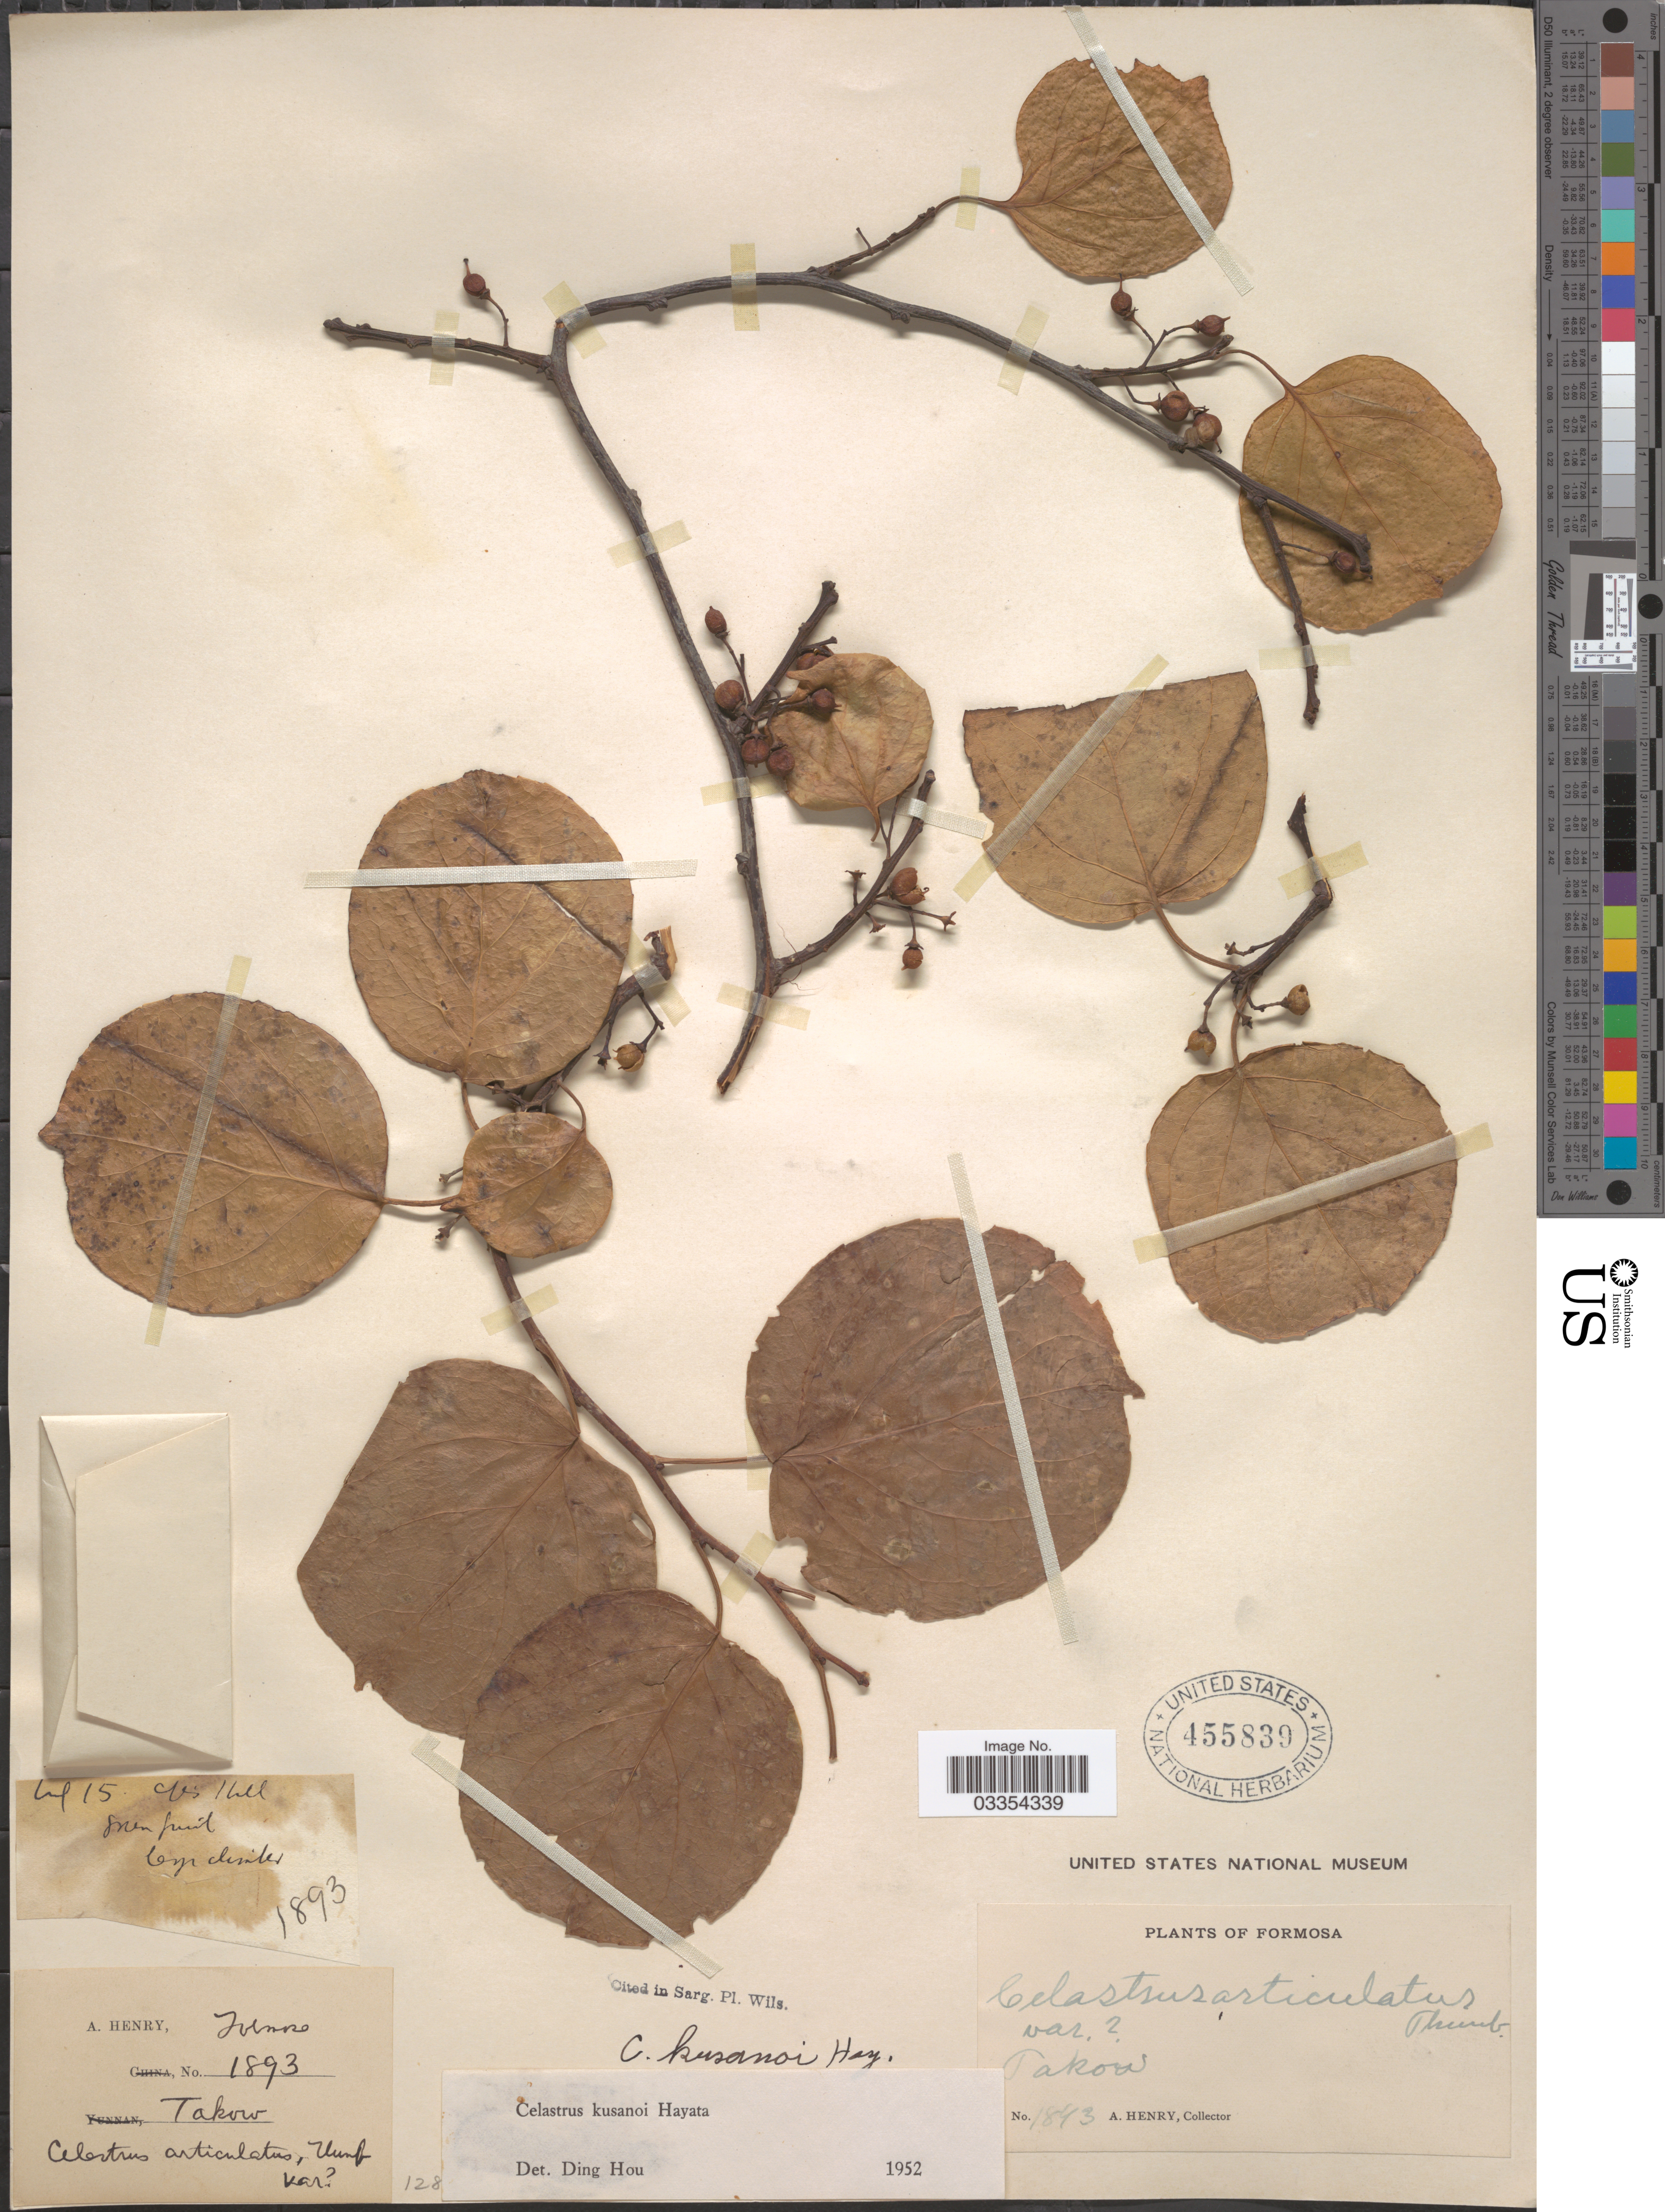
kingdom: Plantae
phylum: Tracheophyta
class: Magnoliopsida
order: Celastrales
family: Celastraceae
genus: Celastrus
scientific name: Celastrus kusanoi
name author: Hayata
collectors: A. Henry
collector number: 1893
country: Taiwan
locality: Formosa. Takow.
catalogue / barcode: US 455839